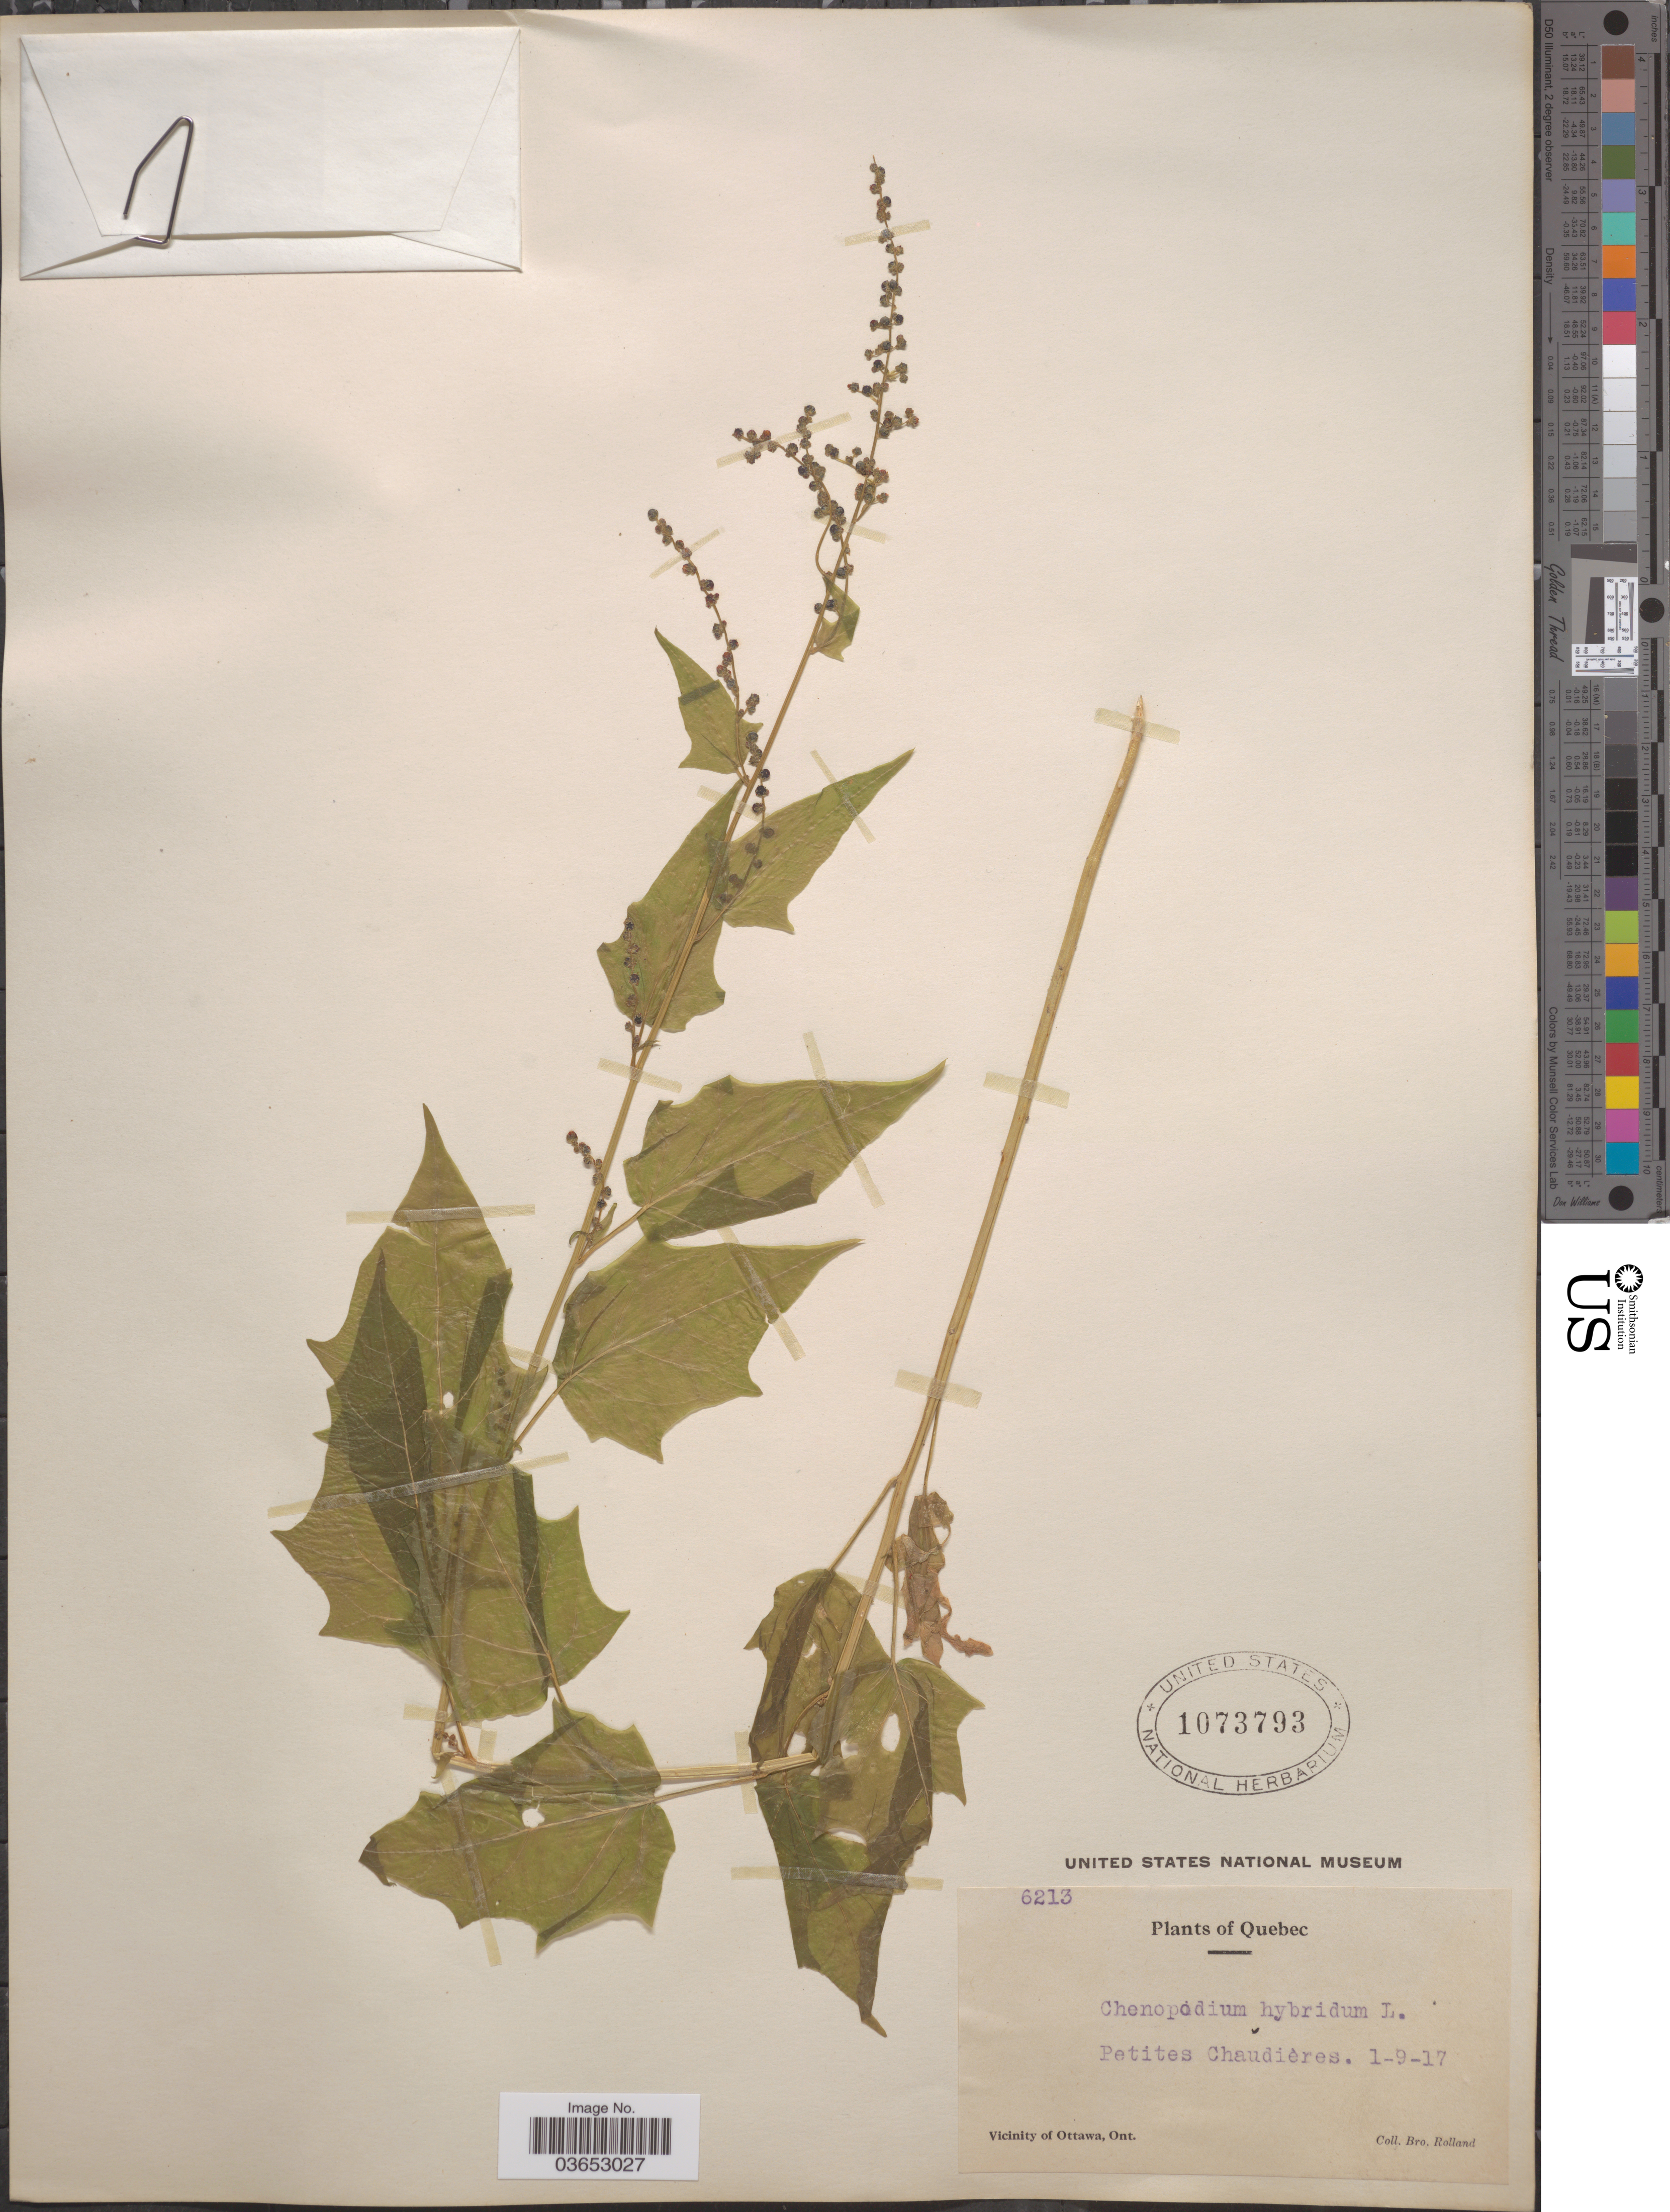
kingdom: Plantae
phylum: Tracheophyta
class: Magnoliopsida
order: Caryophyllales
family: Amaranthaceae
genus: Chenopodium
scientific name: Chenopodium gigantospermum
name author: Aellen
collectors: B. Rolland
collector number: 6213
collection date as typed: Transcribed d/m/y: 1/9/17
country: Canada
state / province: Quebec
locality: Petites Chaudières.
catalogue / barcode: US 1073793